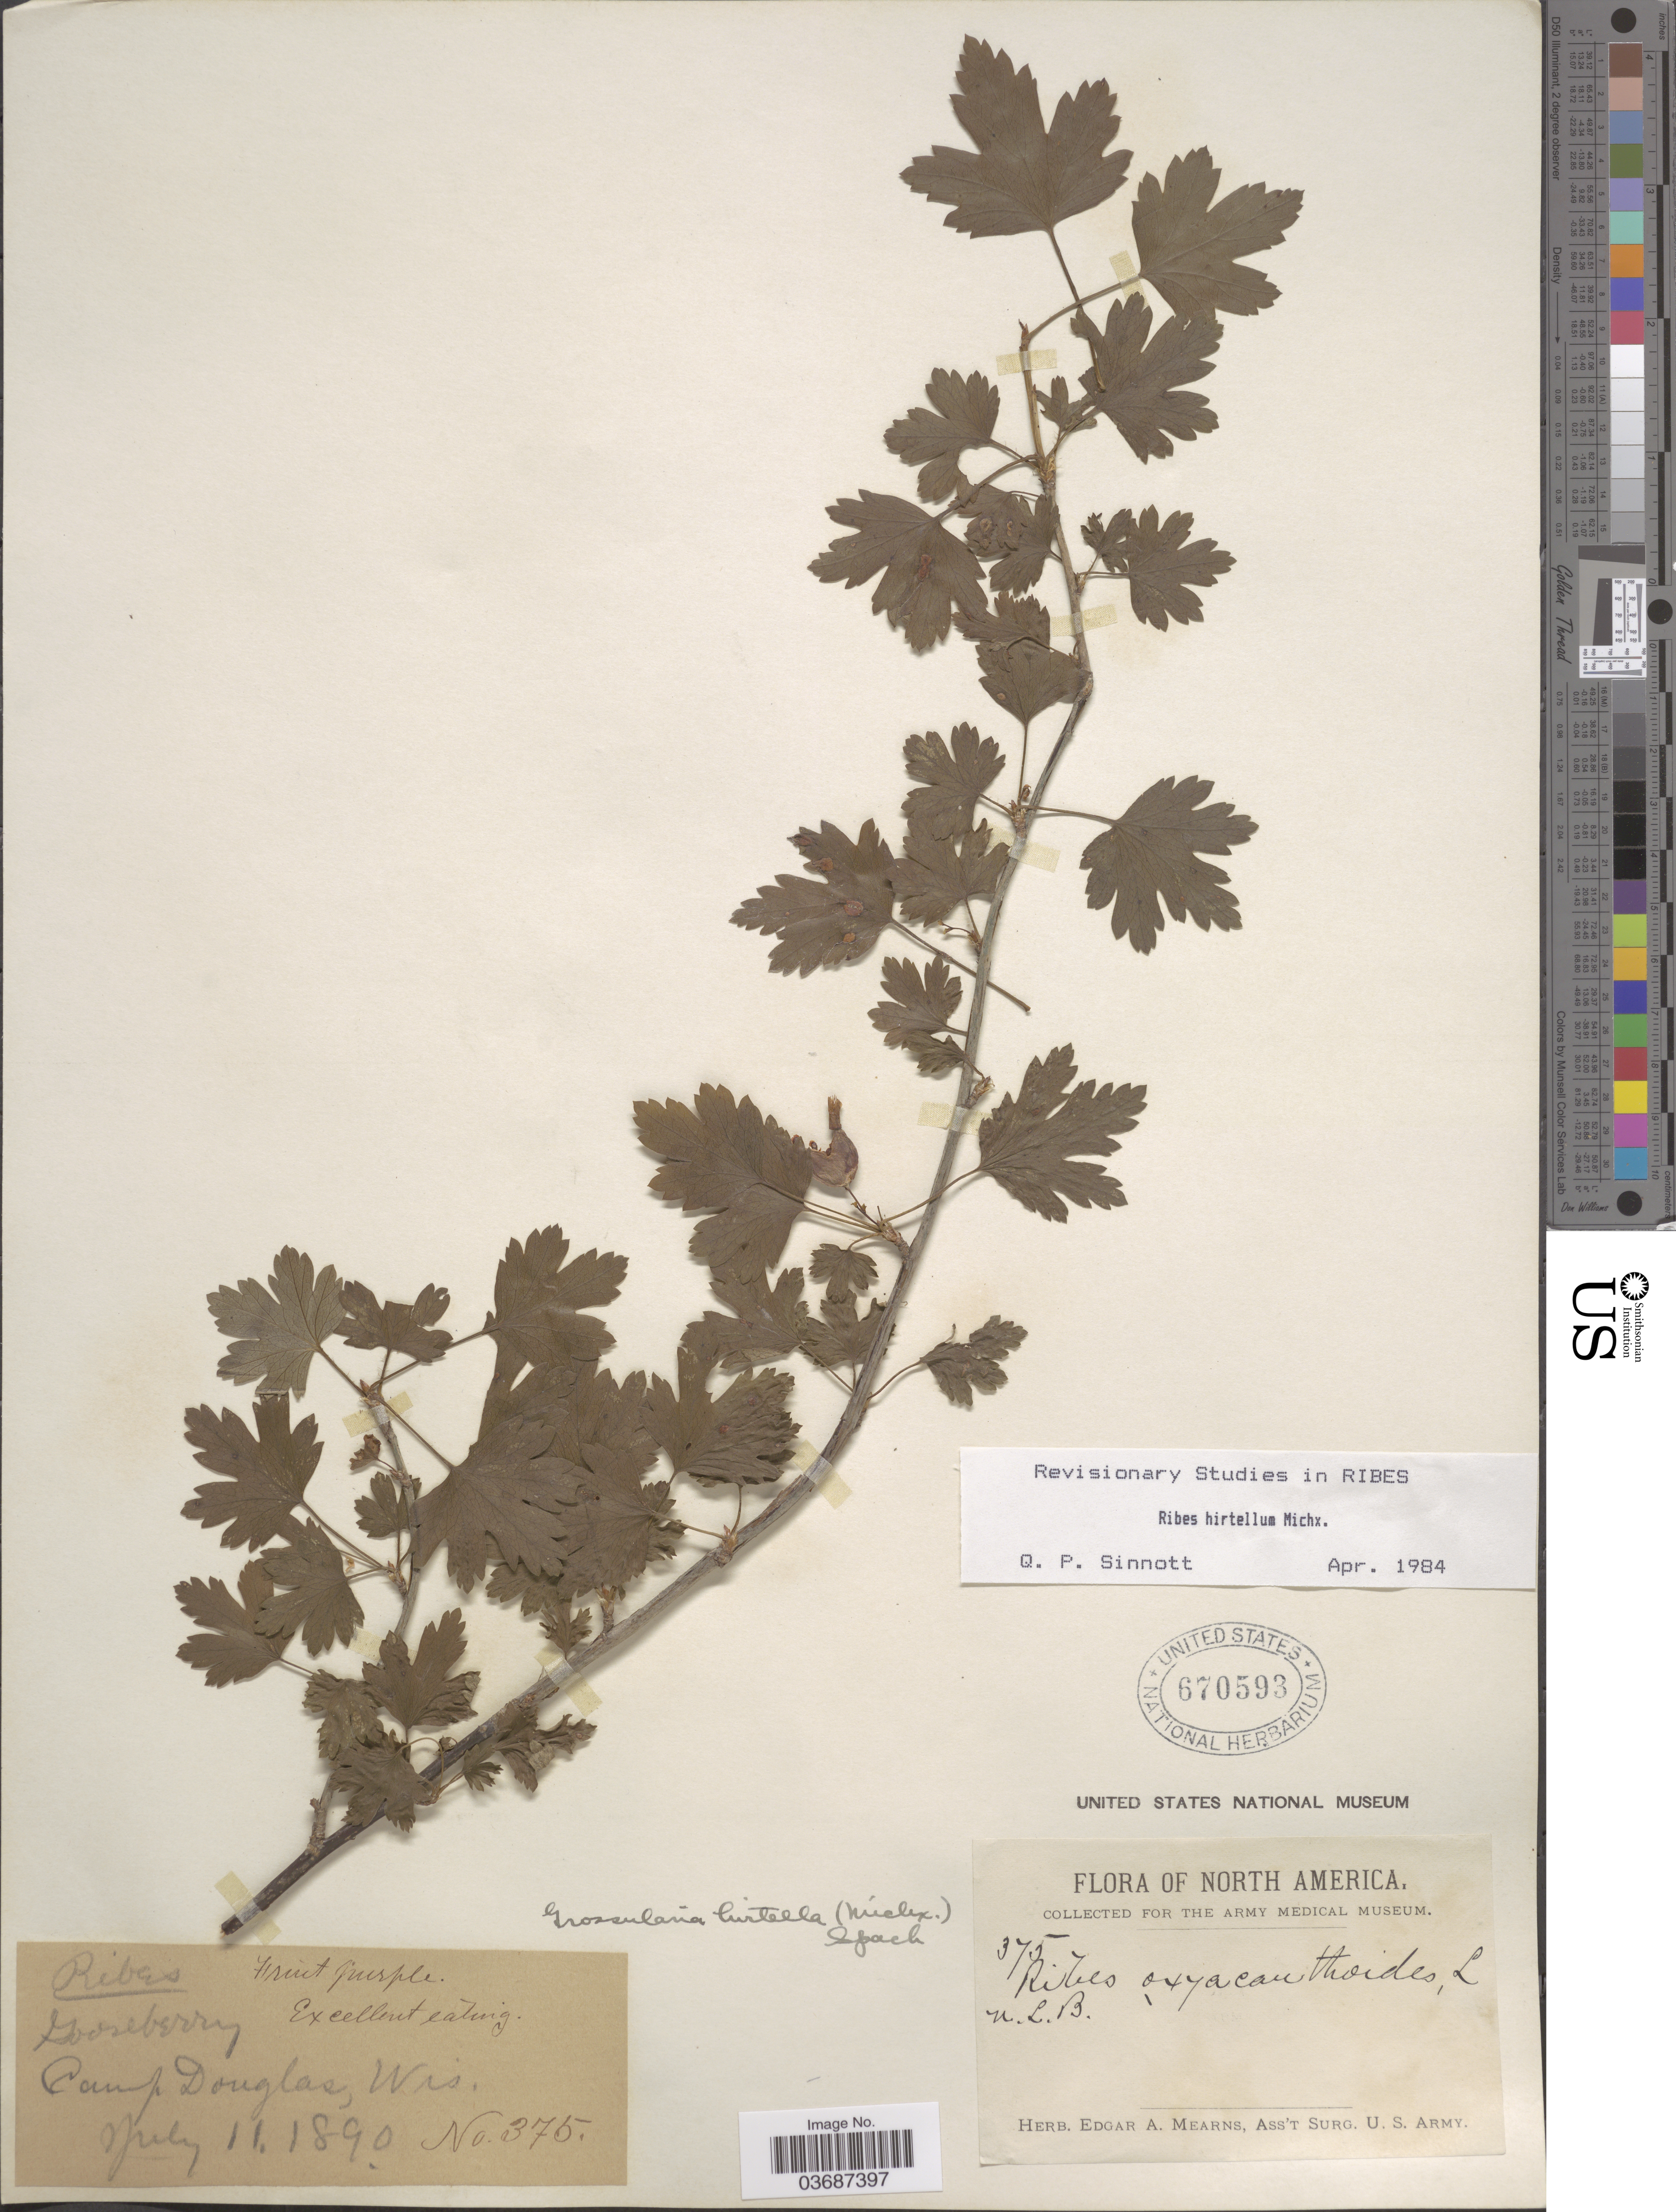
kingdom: Plantae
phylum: Tracheophyta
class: Magnoliopsida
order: Saxifragales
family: Grossulariaceae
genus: Ribes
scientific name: Ribes hirtellum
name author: Michx.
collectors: ex herb. Edgar A. Mearns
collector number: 375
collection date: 1890-07-11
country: United States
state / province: Wisconsin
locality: Camp Douglas.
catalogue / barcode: US 670593